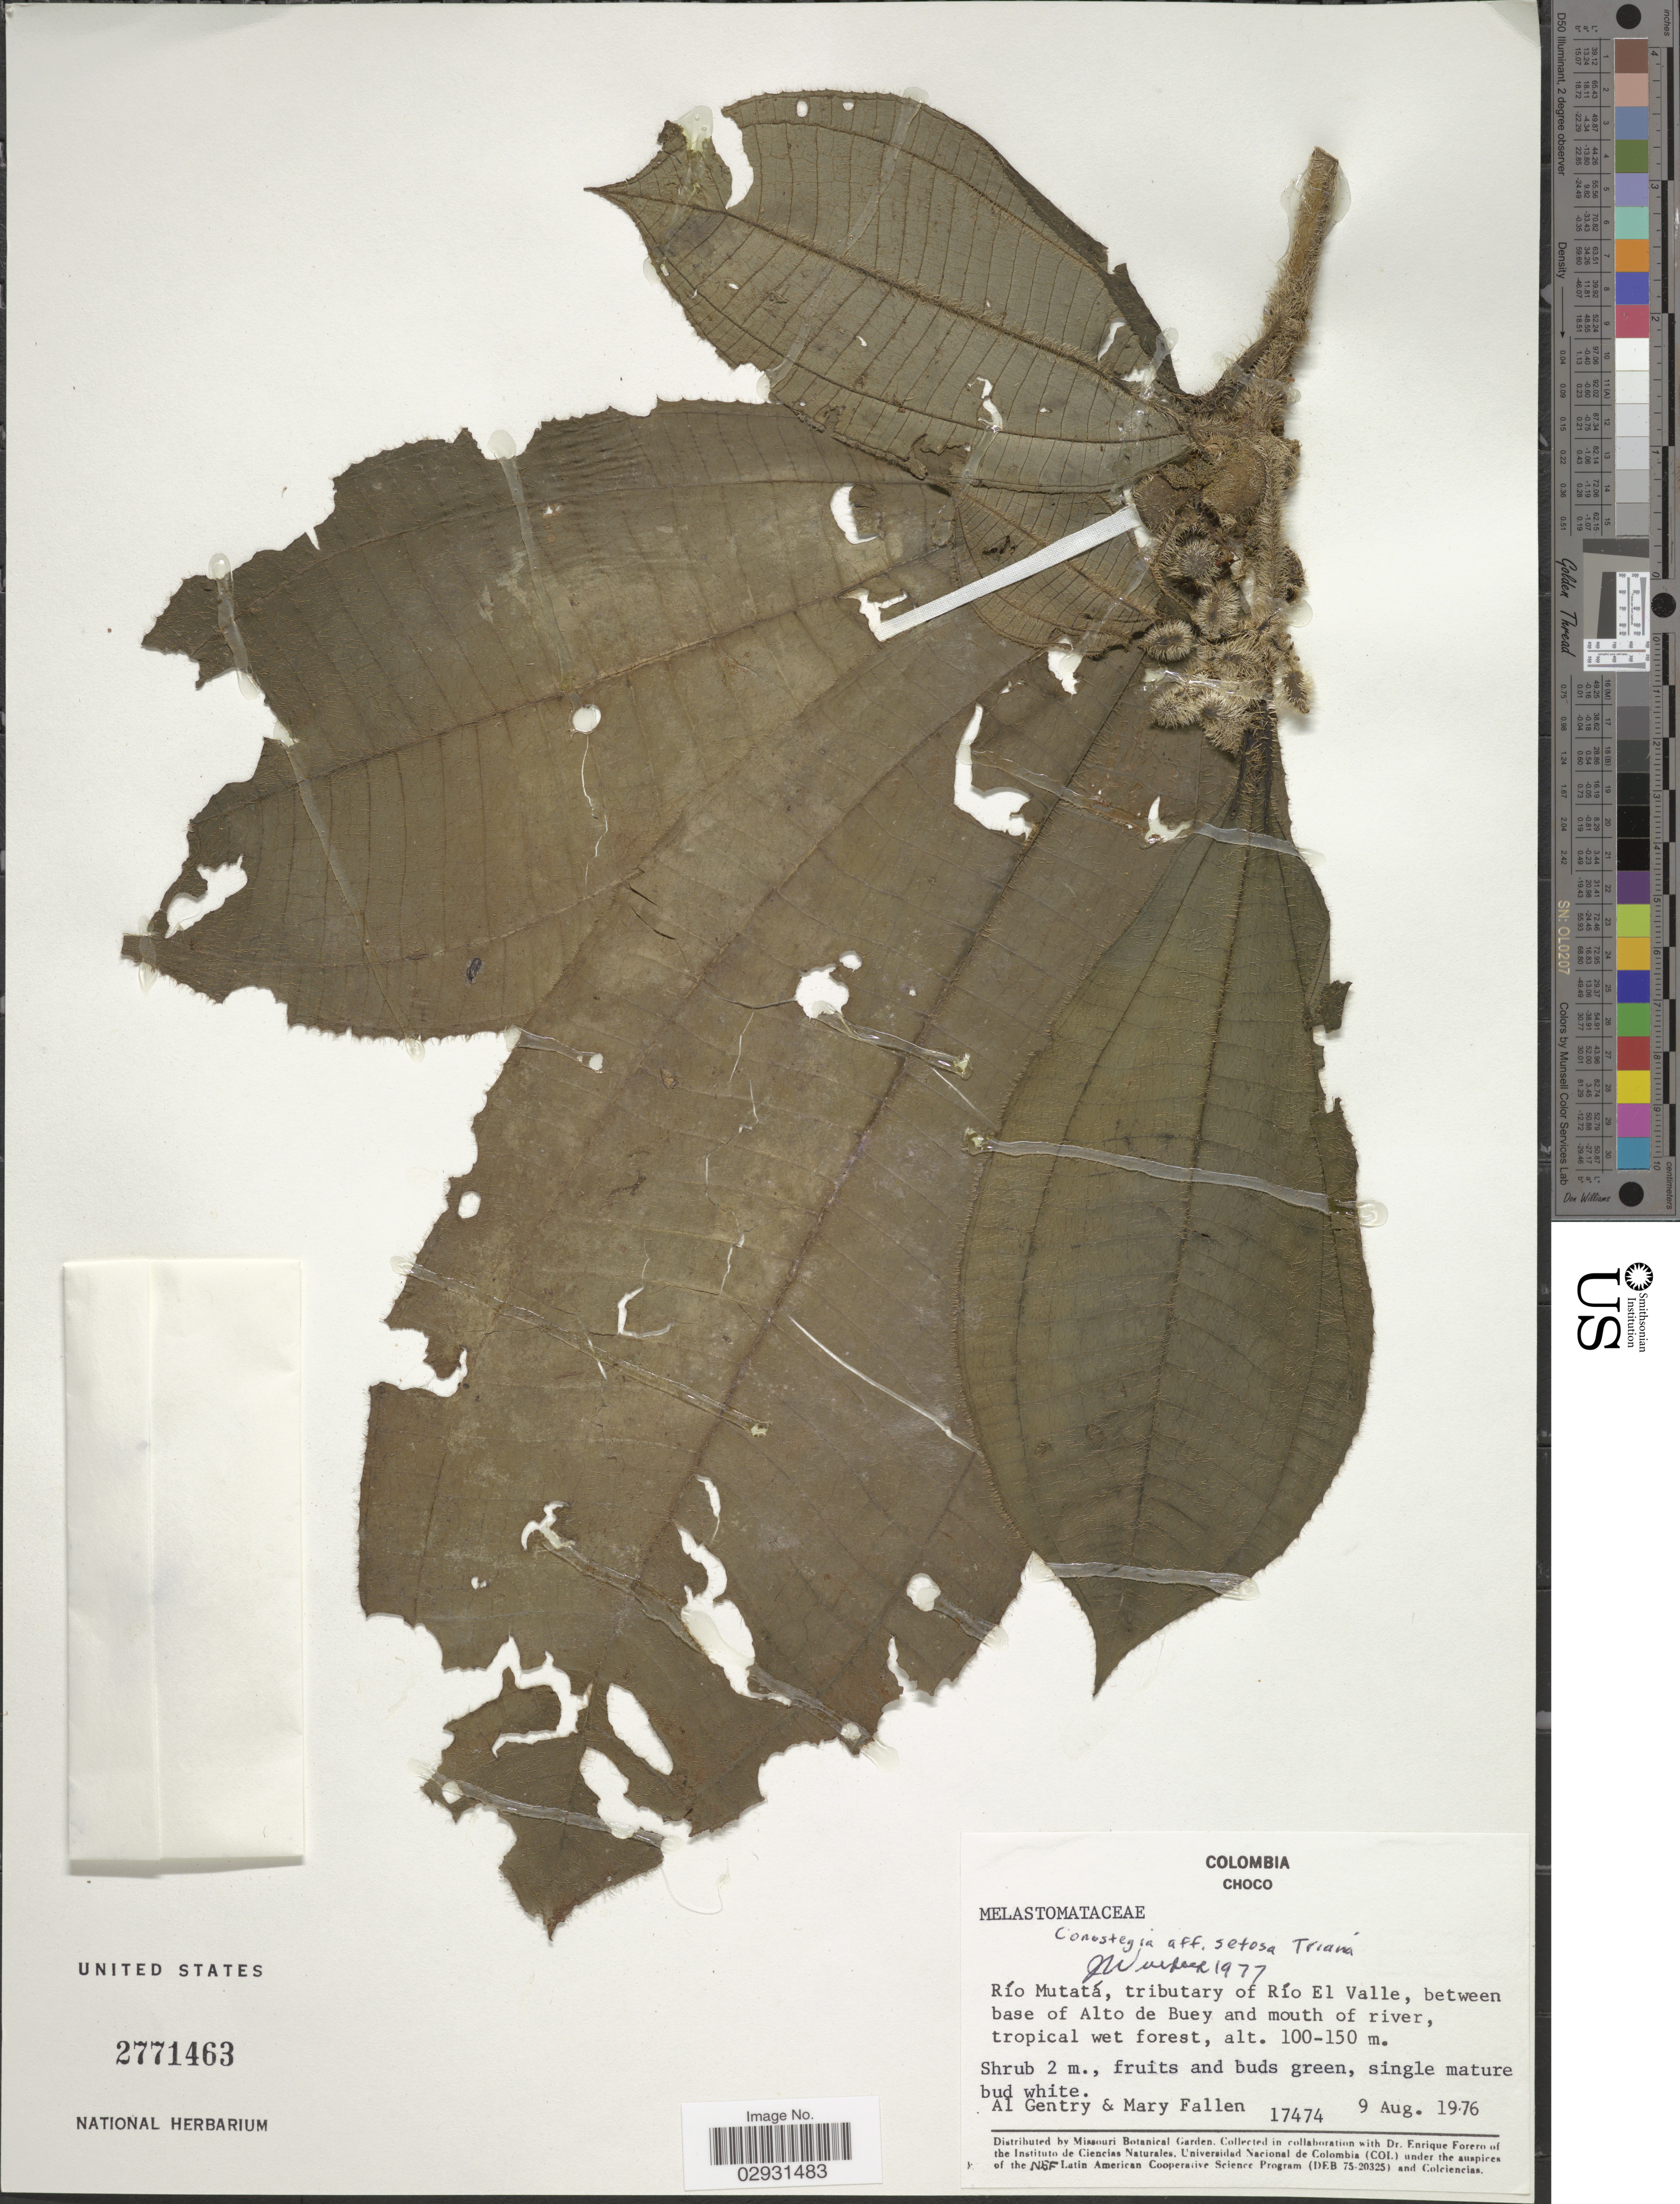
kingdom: Plantae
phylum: Tracheophyta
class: Magnoliopsida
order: Myrtales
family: Melastomataceae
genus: Conostegia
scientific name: Conostegia setosa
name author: Triana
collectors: A. H. Gentry & M. Fallen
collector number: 17474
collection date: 1976-08-09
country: Colombia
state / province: Chocó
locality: Río Mutatá, tributary of Río El Valle, between base of Alto de Buey and mouth of river.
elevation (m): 100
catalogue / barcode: US 2771463